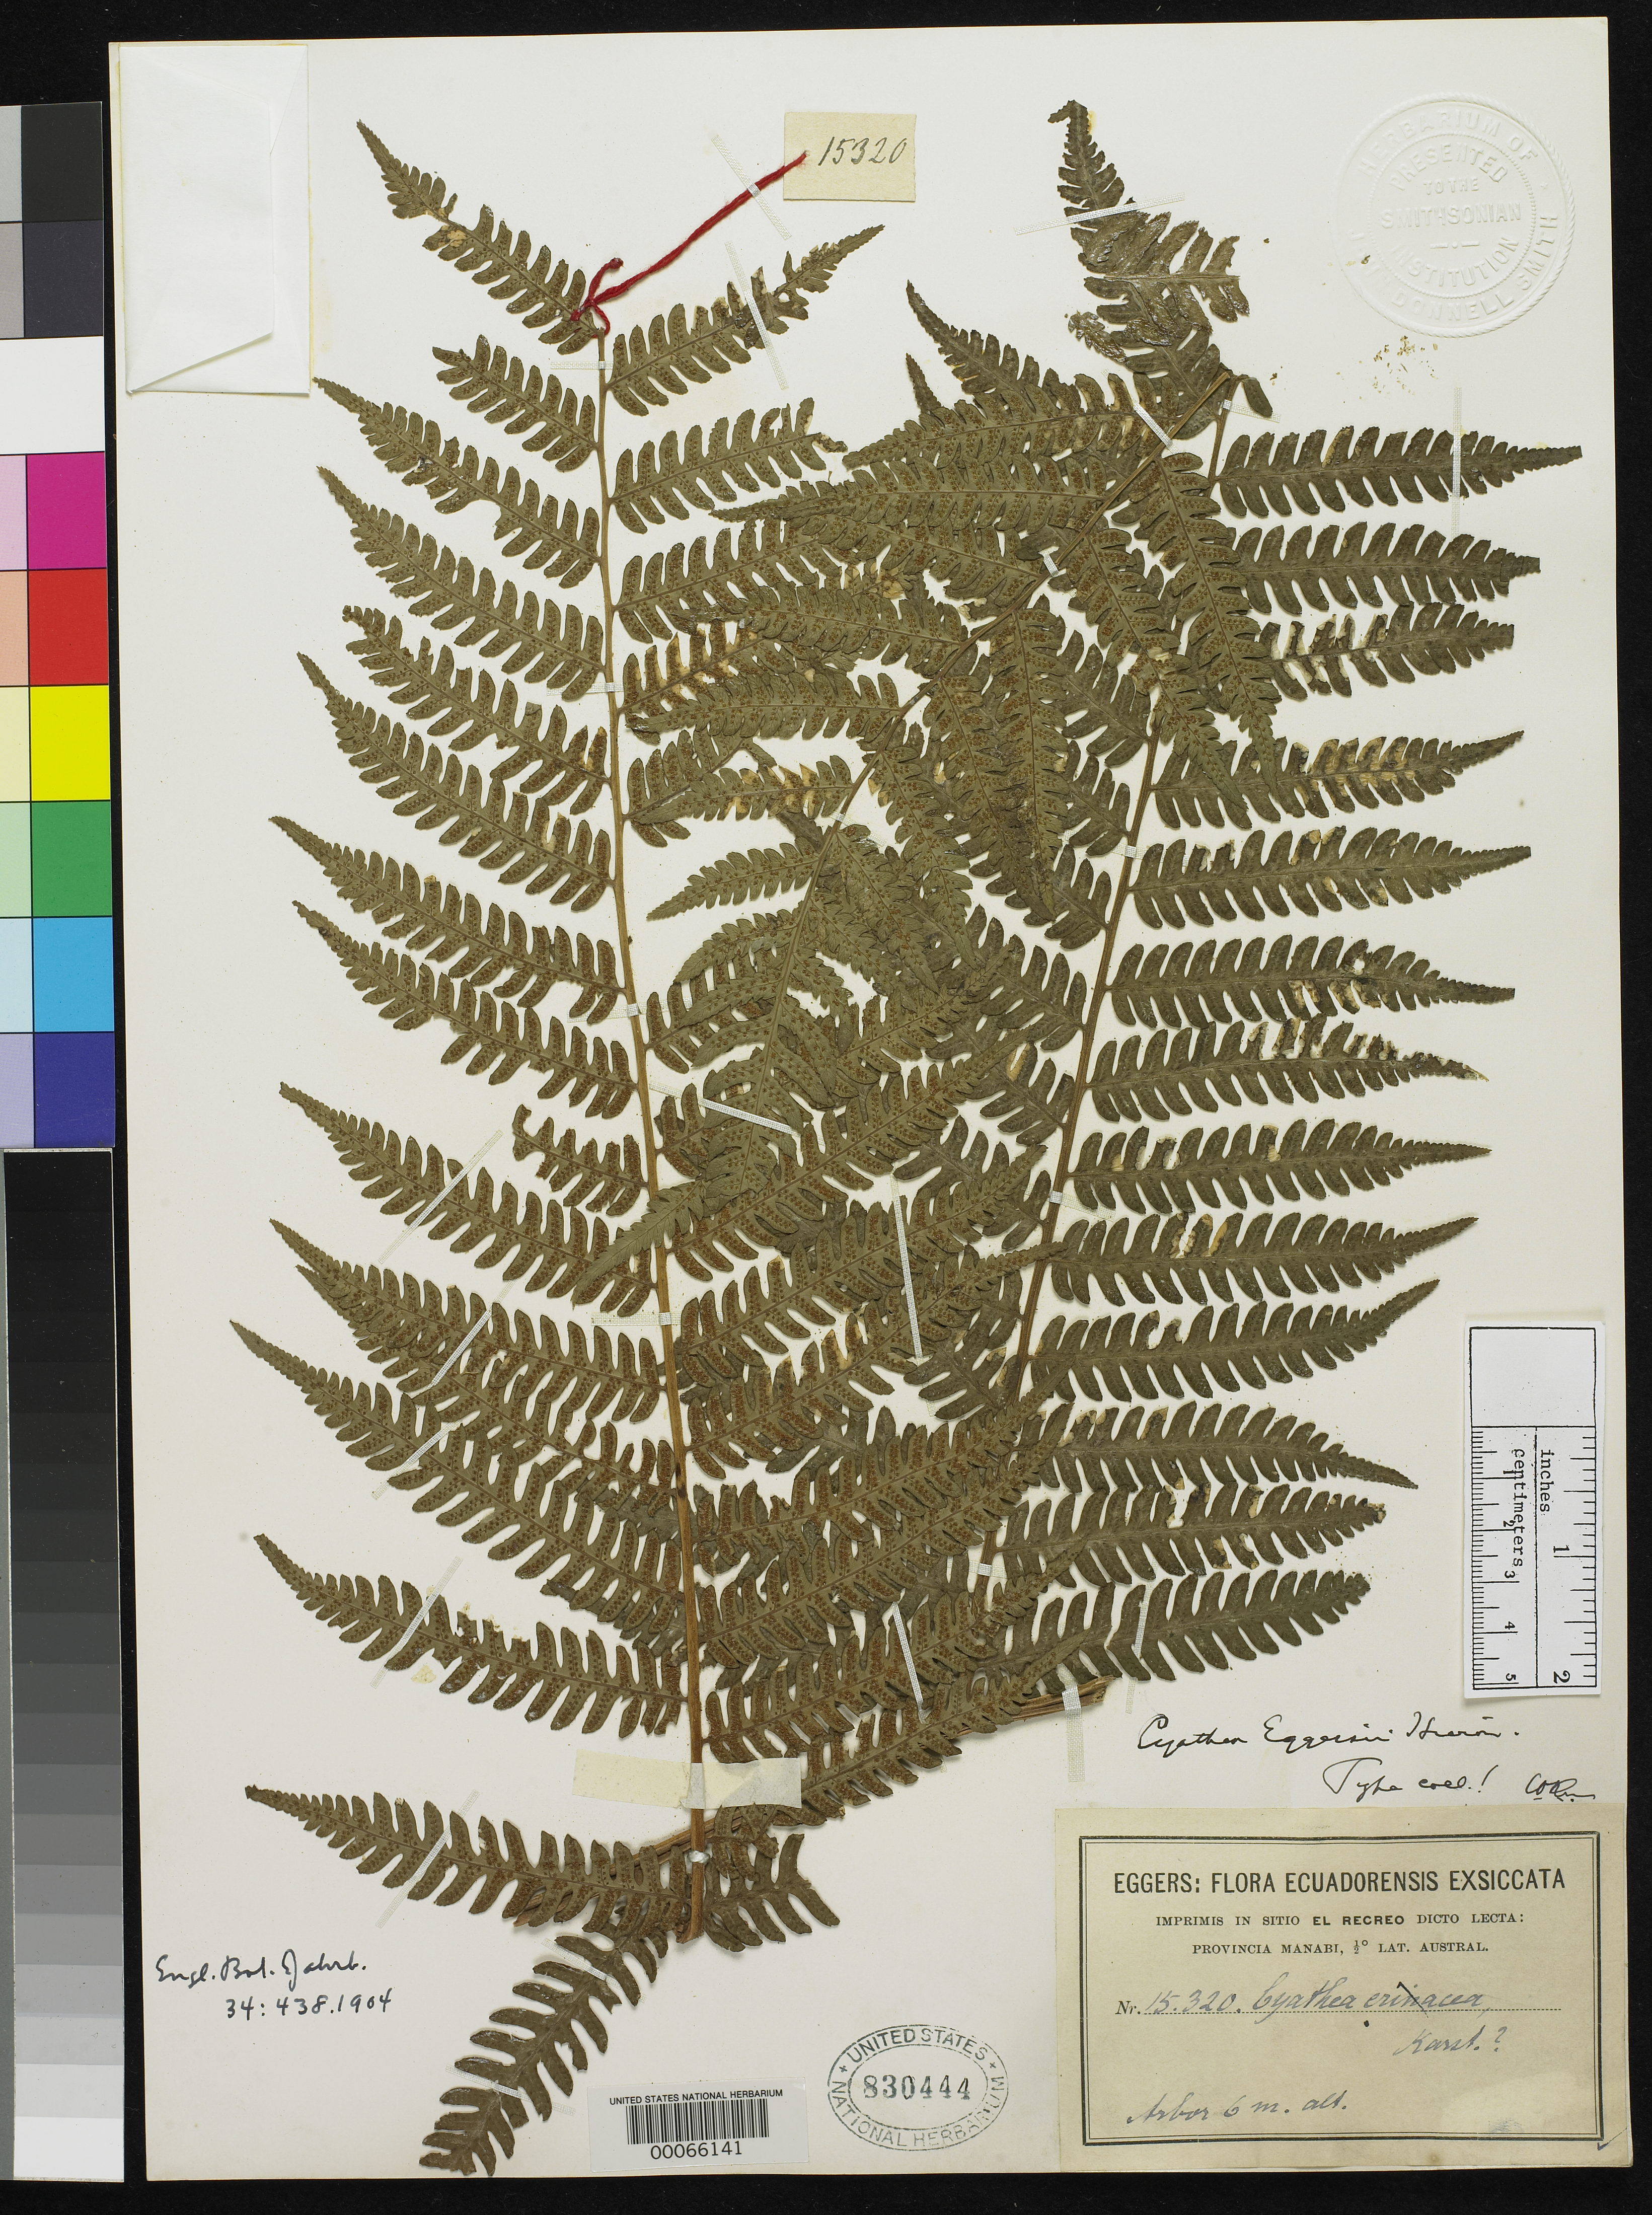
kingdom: Plantae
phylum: Tracheophyta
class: Polypodiopsida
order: Cyatheales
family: Cyatheaceae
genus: Cyathea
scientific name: Cyathea eggersii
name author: Hieron.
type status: Isotype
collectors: H. F. A. von Eggers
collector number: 15320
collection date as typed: Aug 1893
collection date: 1893-08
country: Ecuador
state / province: Manabí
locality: Rio Puntilla prope El Recreo.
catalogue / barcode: US 830444